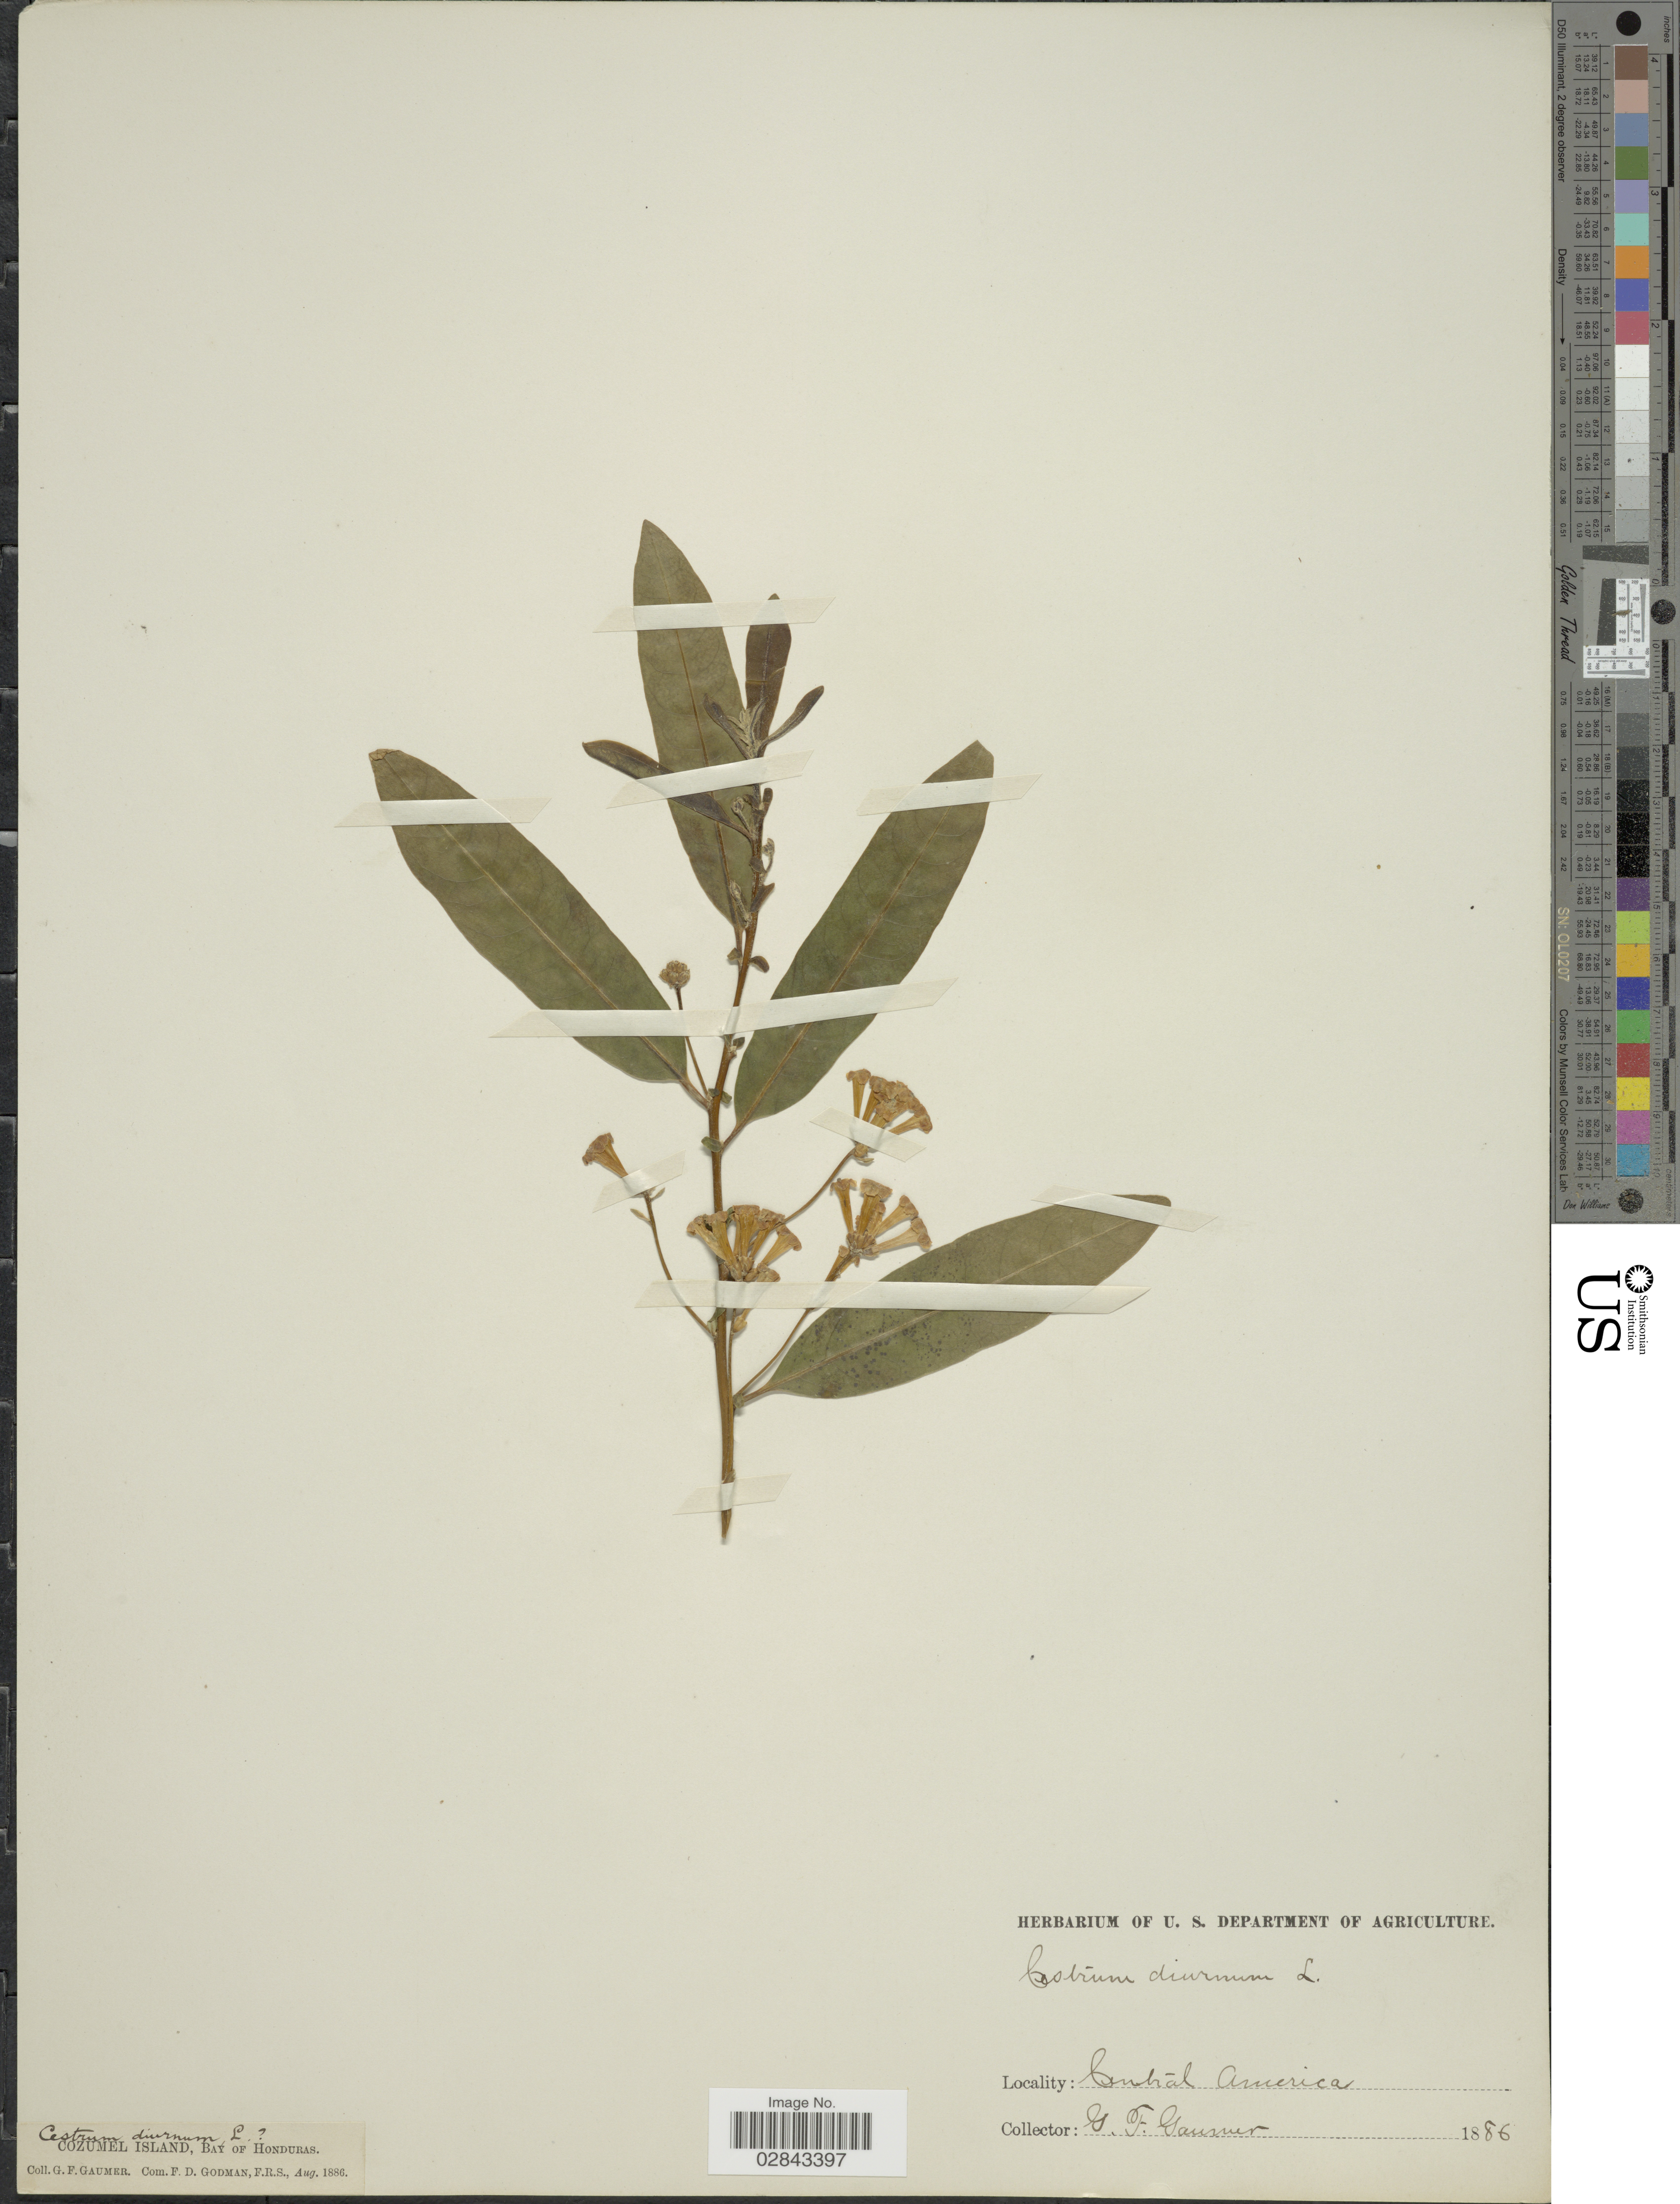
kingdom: Plantae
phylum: Tracheophyta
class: Magnoliopsida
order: Solanales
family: Solanaceae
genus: Cestrum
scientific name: Cestrum diurnum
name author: L.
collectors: G. F. Gaumer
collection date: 1886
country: Honduras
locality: Cozumel Island. Bay of Honduras.